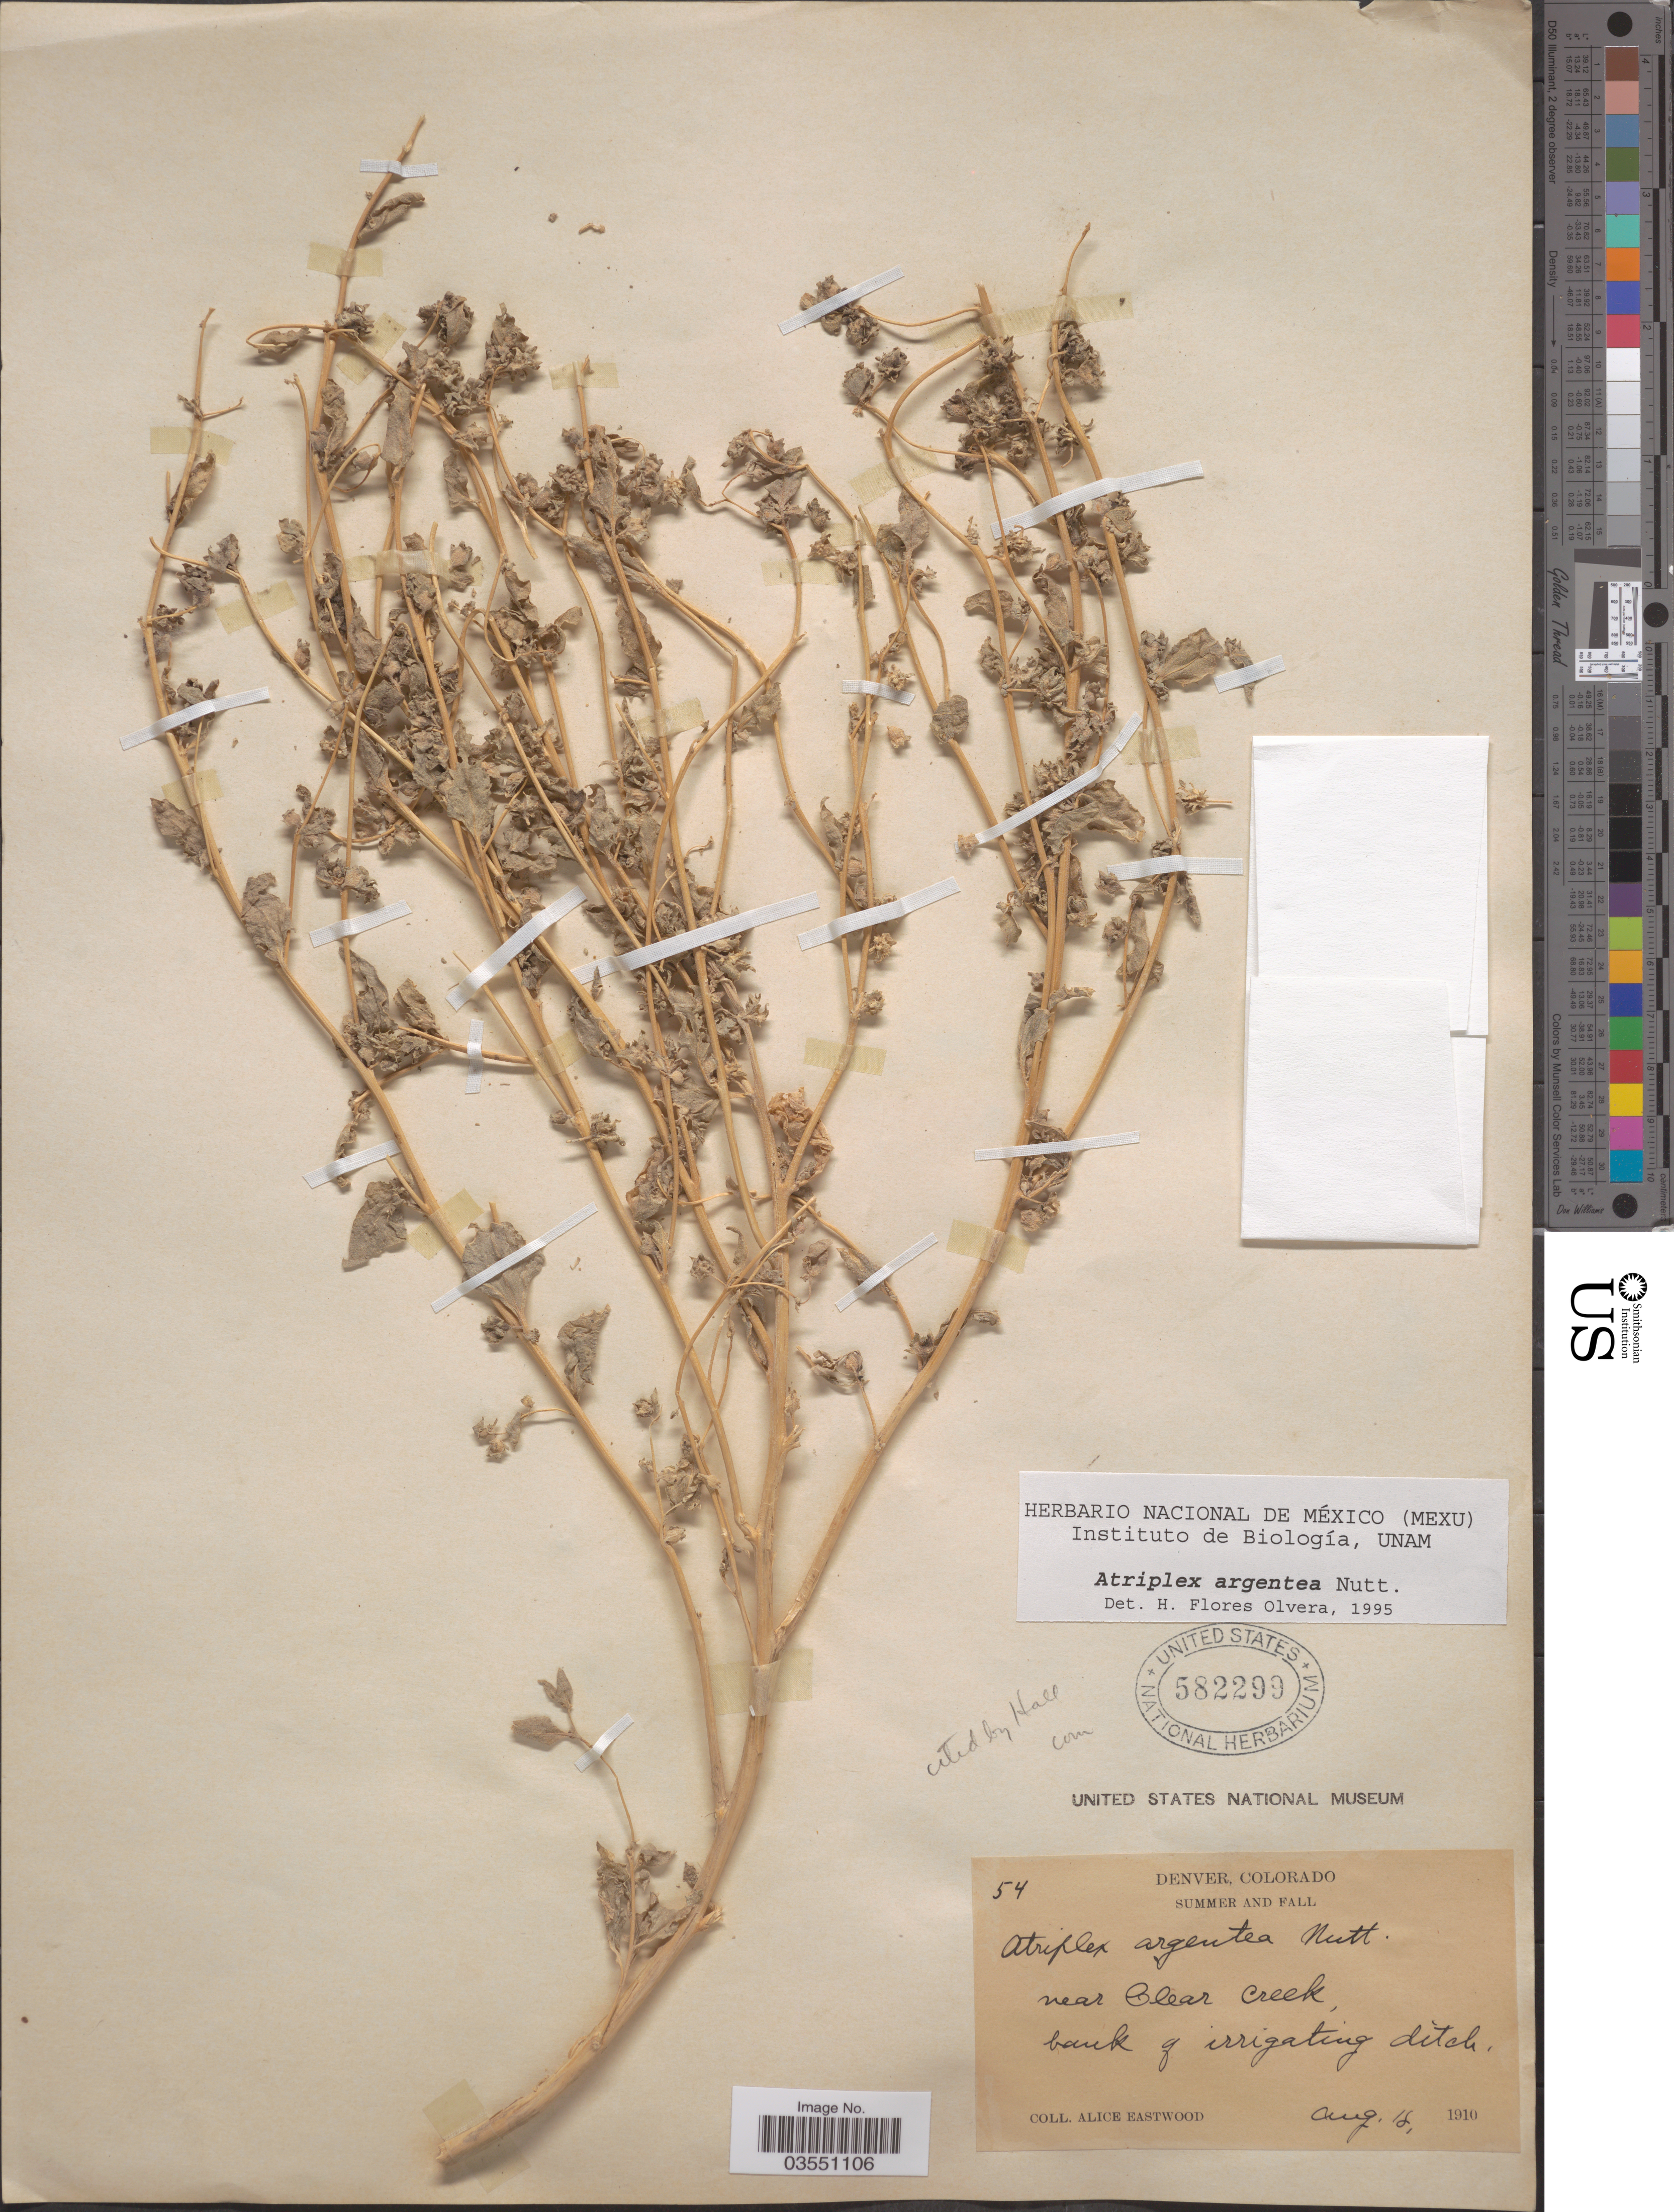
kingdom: Plantae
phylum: Tracheophyta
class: Magnoliopsida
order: Caryophyllales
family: Amaranthaceae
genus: Atriplex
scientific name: Atriplex argentea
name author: Nutt.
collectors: A. Eastwood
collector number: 54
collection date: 1910-08-18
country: United States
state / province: Colorado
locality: Denver. Near Clear Creek, bank of irrigating ditch.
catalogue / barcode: US 582299